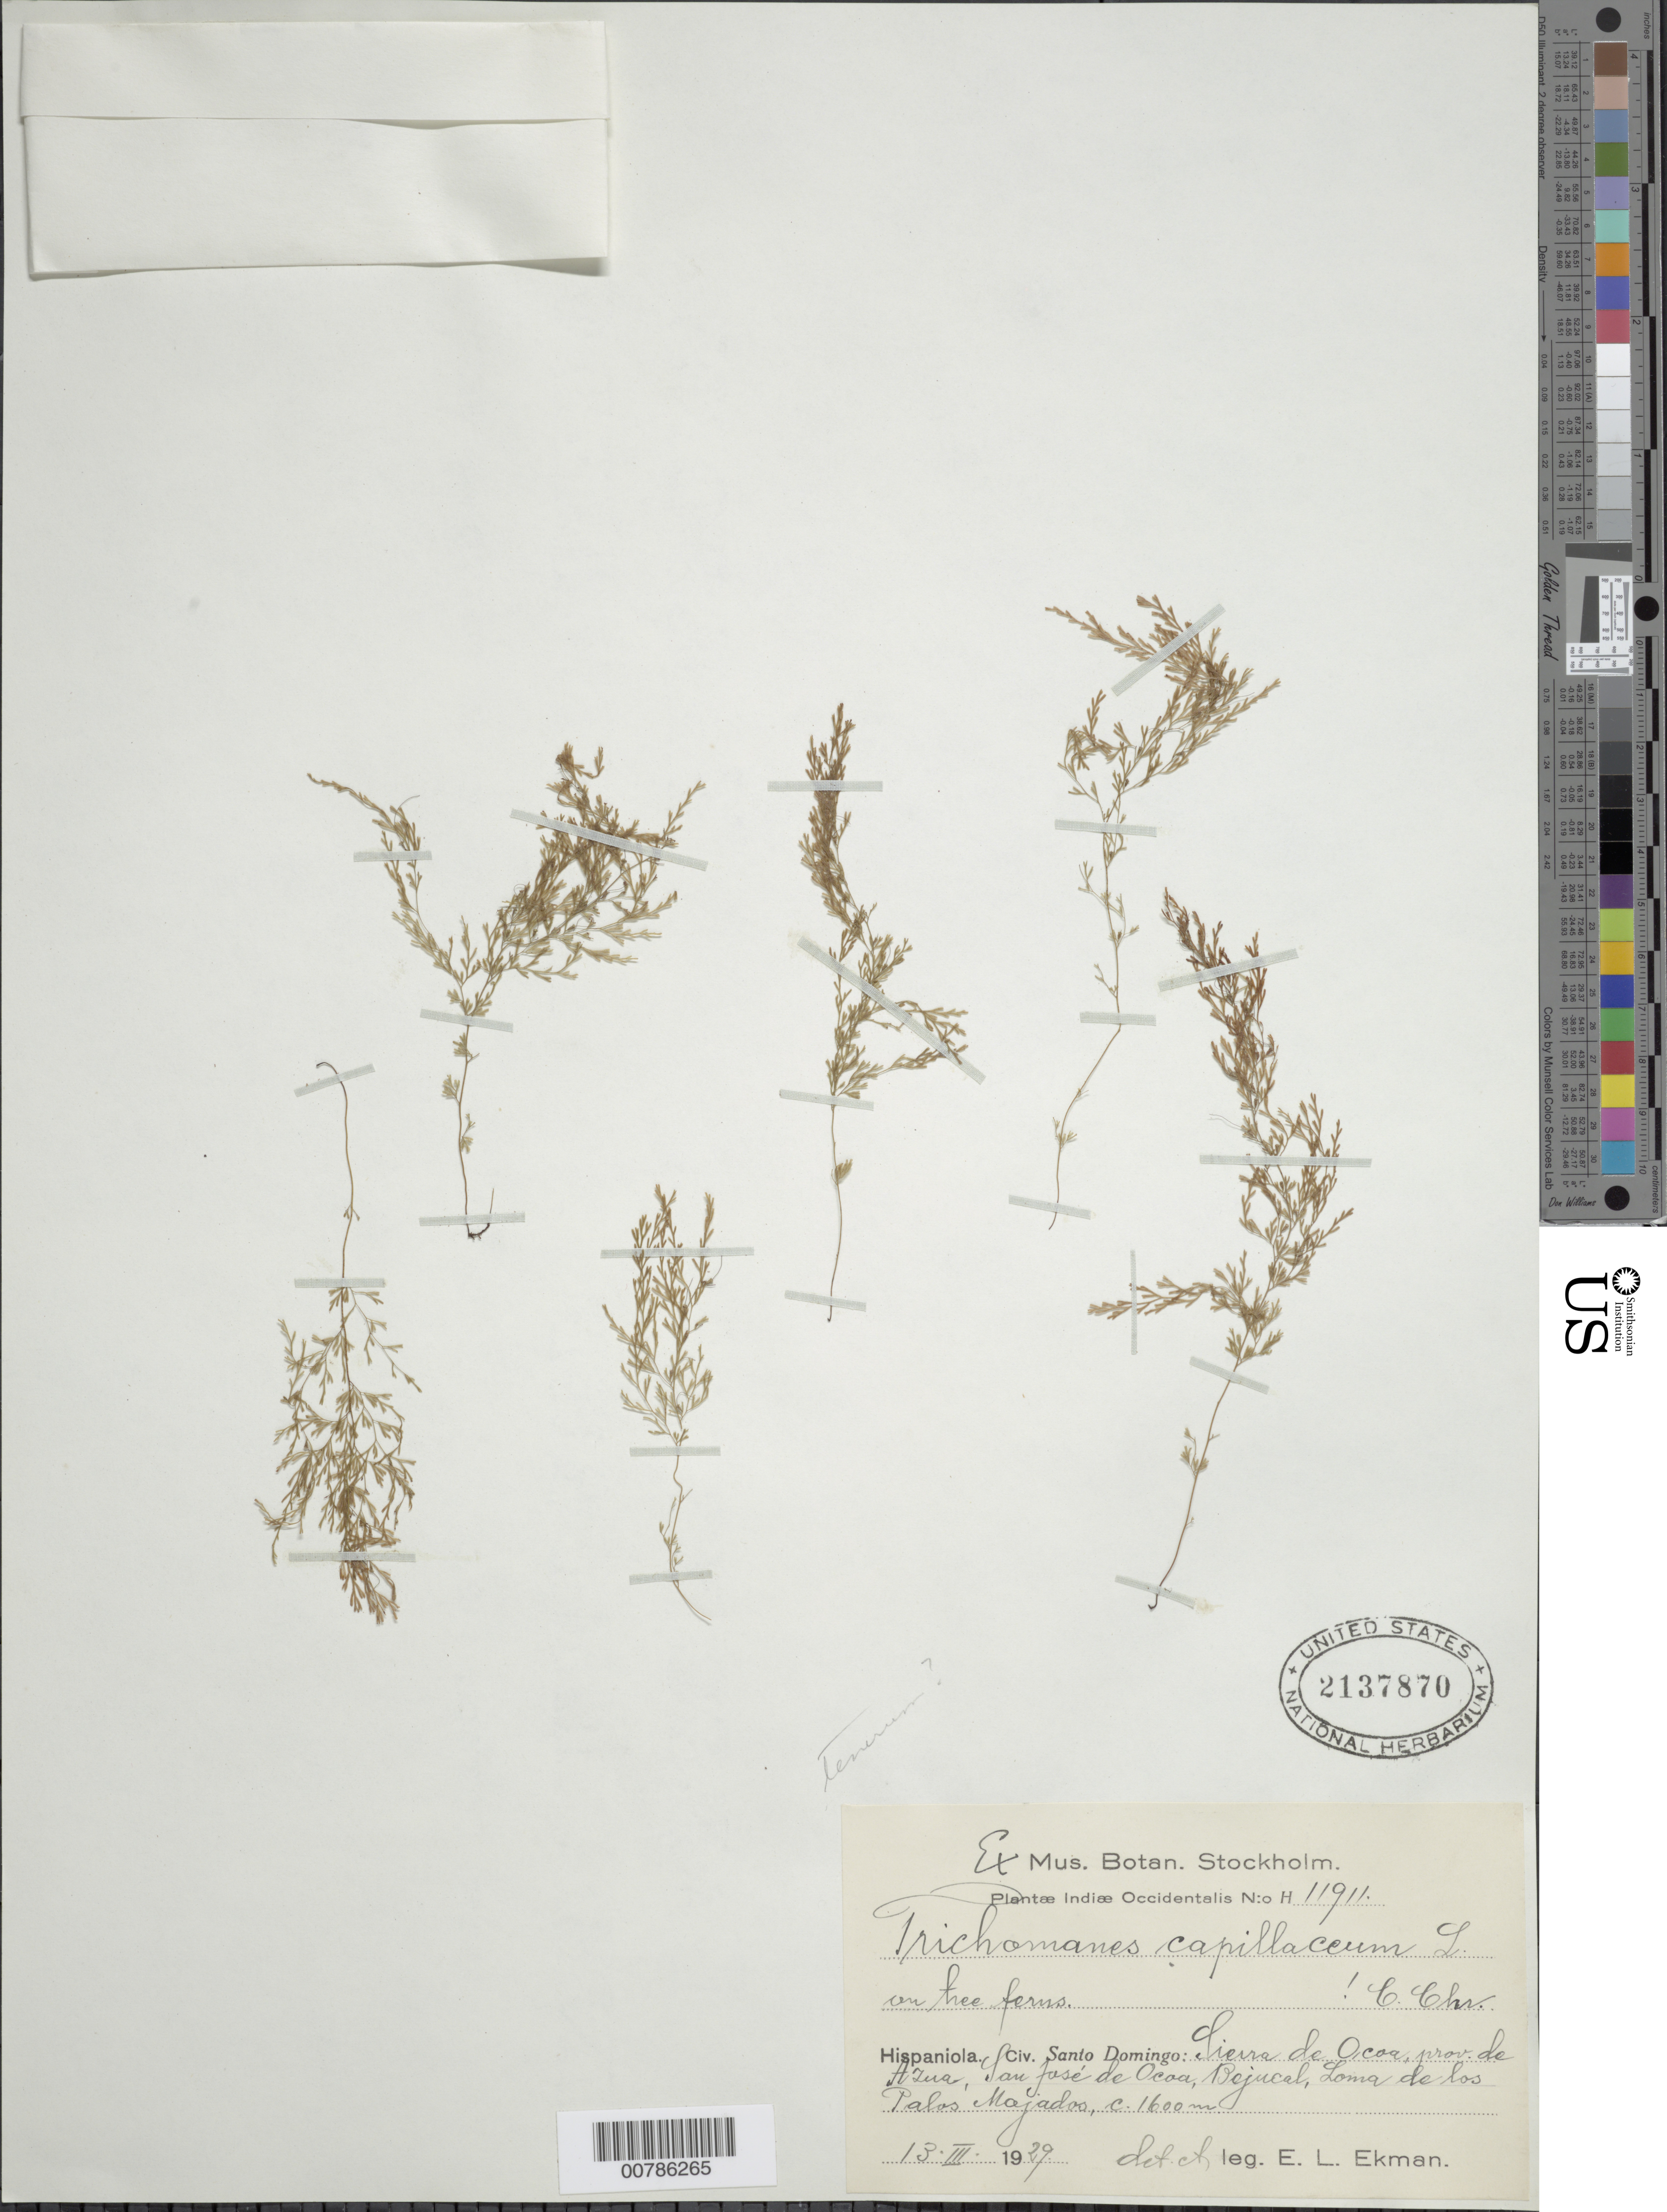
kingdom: Plantae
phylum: Tracheophyta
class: Polypodiopsida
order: Hymenophyllales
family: Hymenophyllaceae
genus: Polyphlebium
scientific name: Polyphlebium capillaceum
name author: (L.) Ebihara & Dubuisson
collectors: E. L. Ekman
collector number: H 11911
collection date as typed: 13 Mar 1929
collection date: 1929-03-13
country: Dominican Republic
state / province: Azua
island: Hispaniola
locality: Sierra de Ocoa, San José de Ocoa, Bejucal, Loma de los Palos Majados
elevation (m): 1600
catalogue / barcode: US 2137870